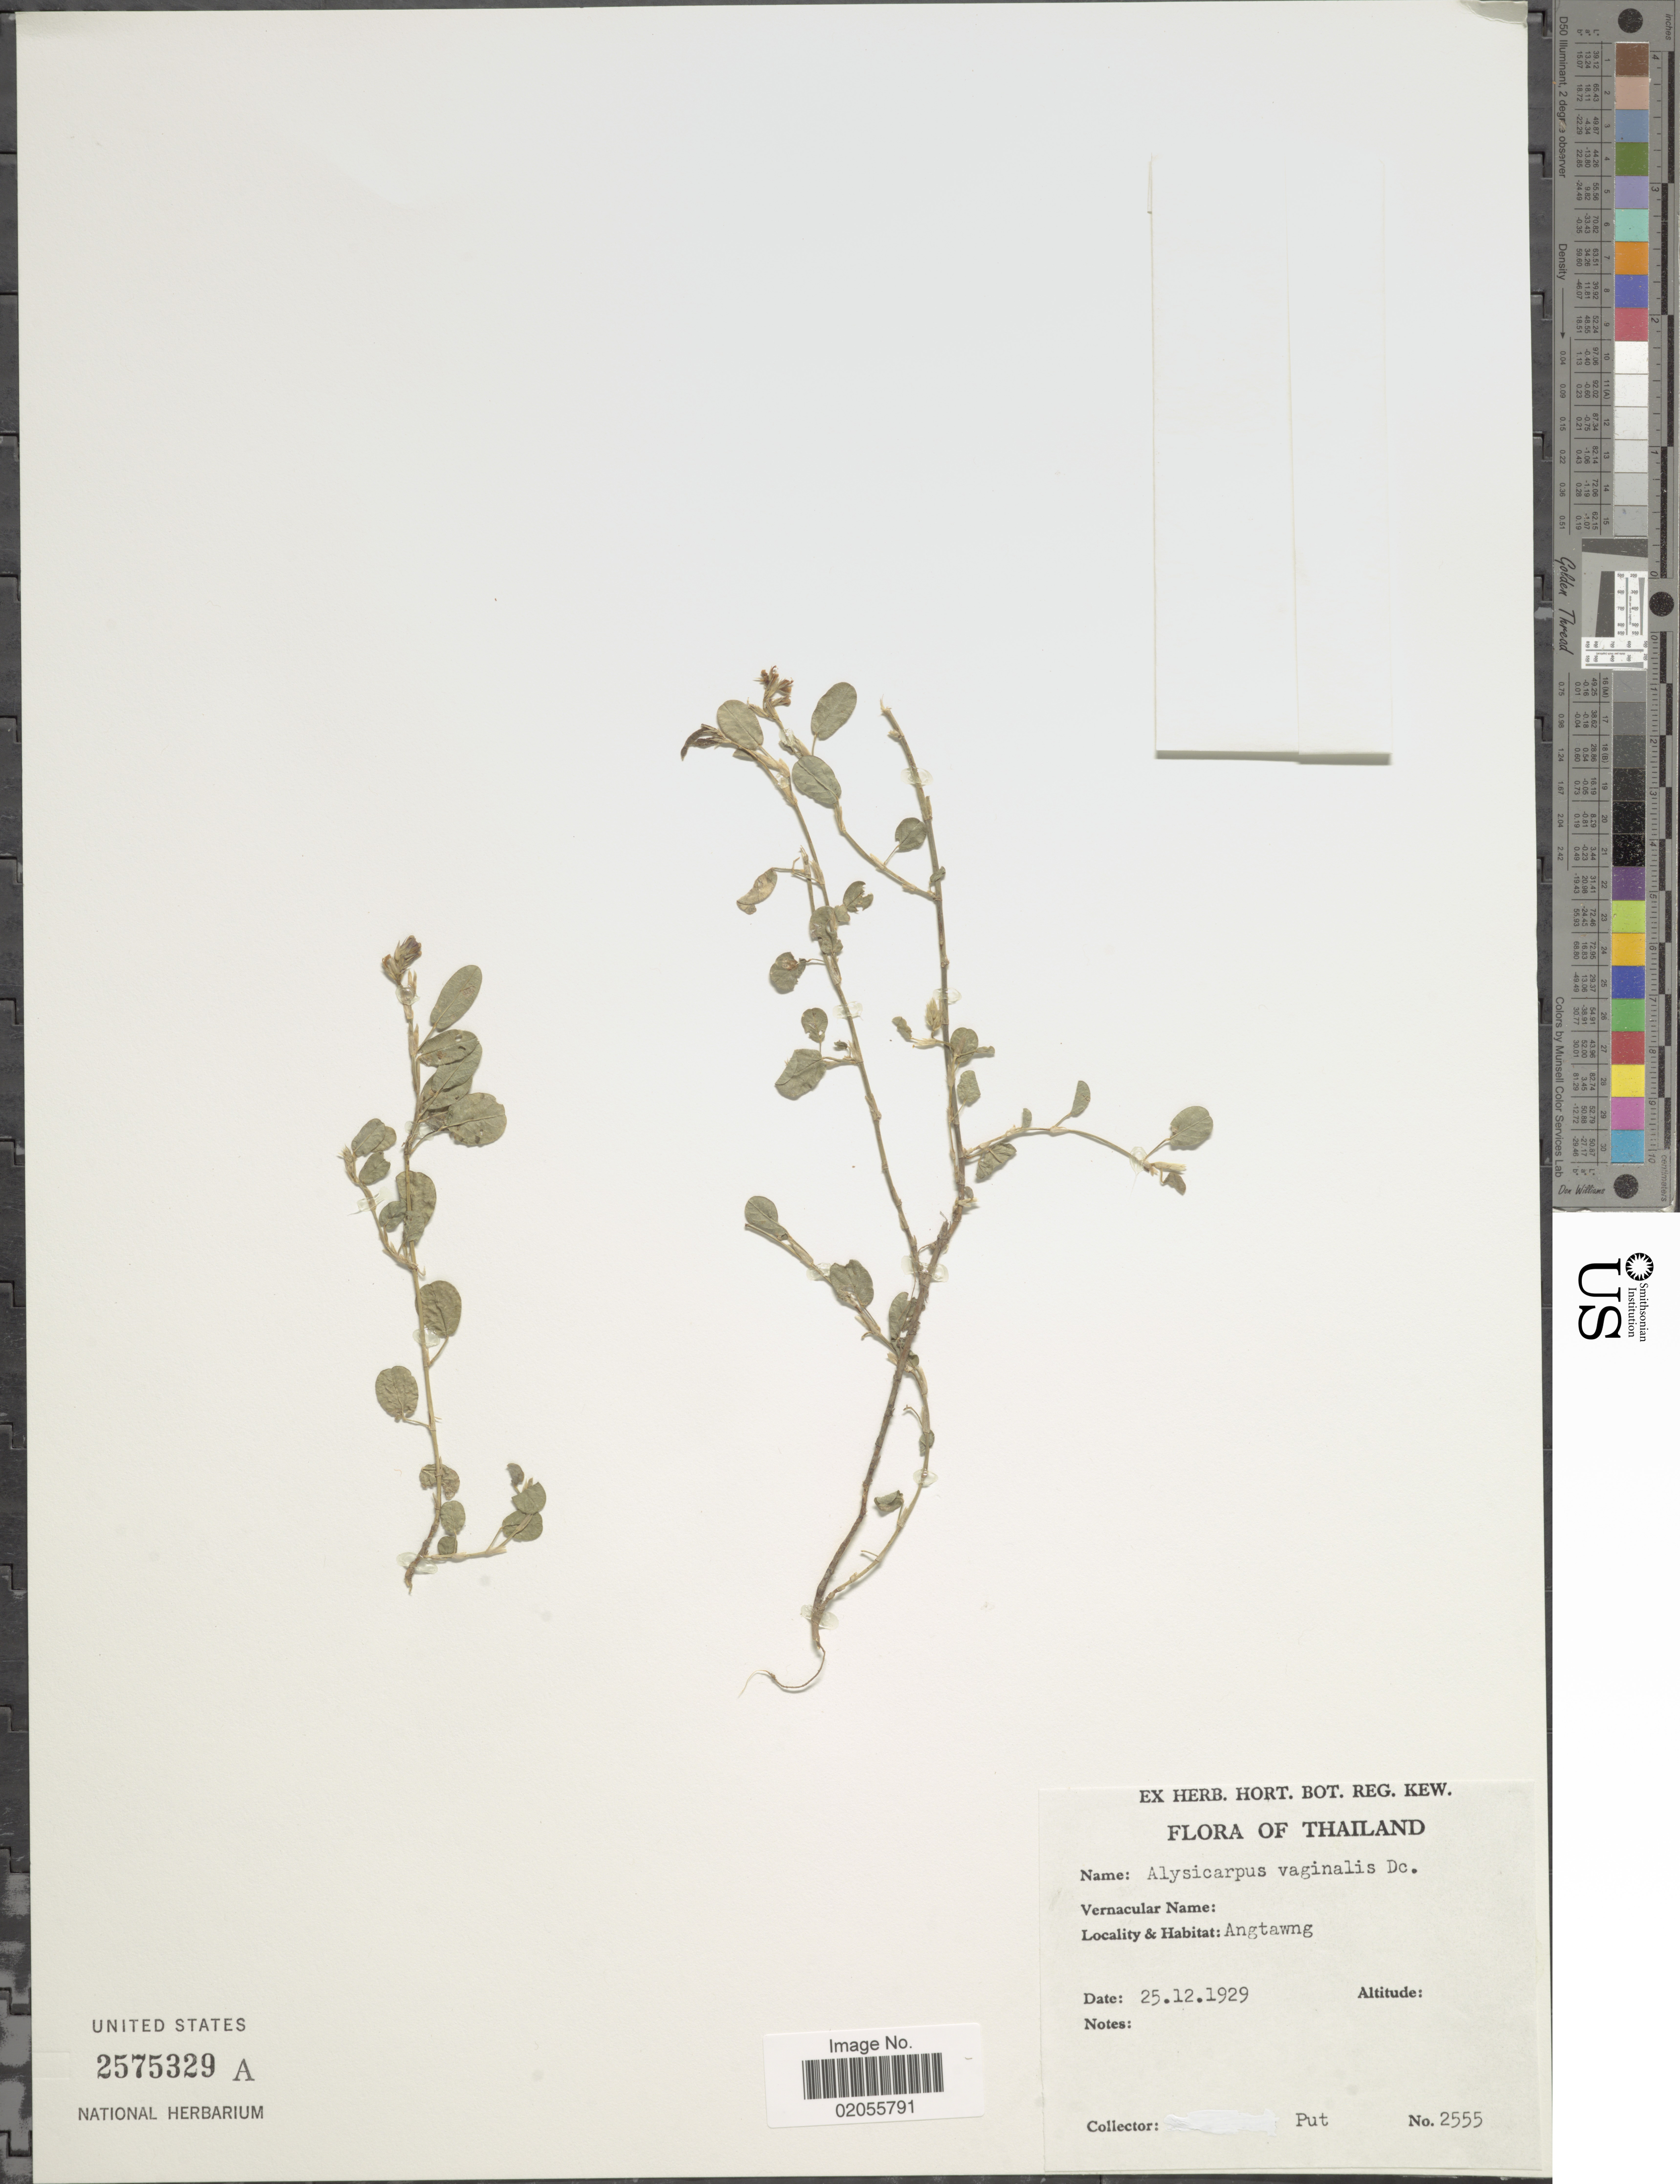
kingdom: Plantae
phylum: Tracheophyta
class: Magnoliopsida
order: Fabales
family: Fabaceae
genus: Alysicarpus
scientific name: Alysicarpus vaginalis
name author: (L.) DC.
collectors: -. Put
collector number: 2555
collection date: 1929-12-25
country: Thailand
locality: Angtawang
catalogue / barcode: US 2575329A